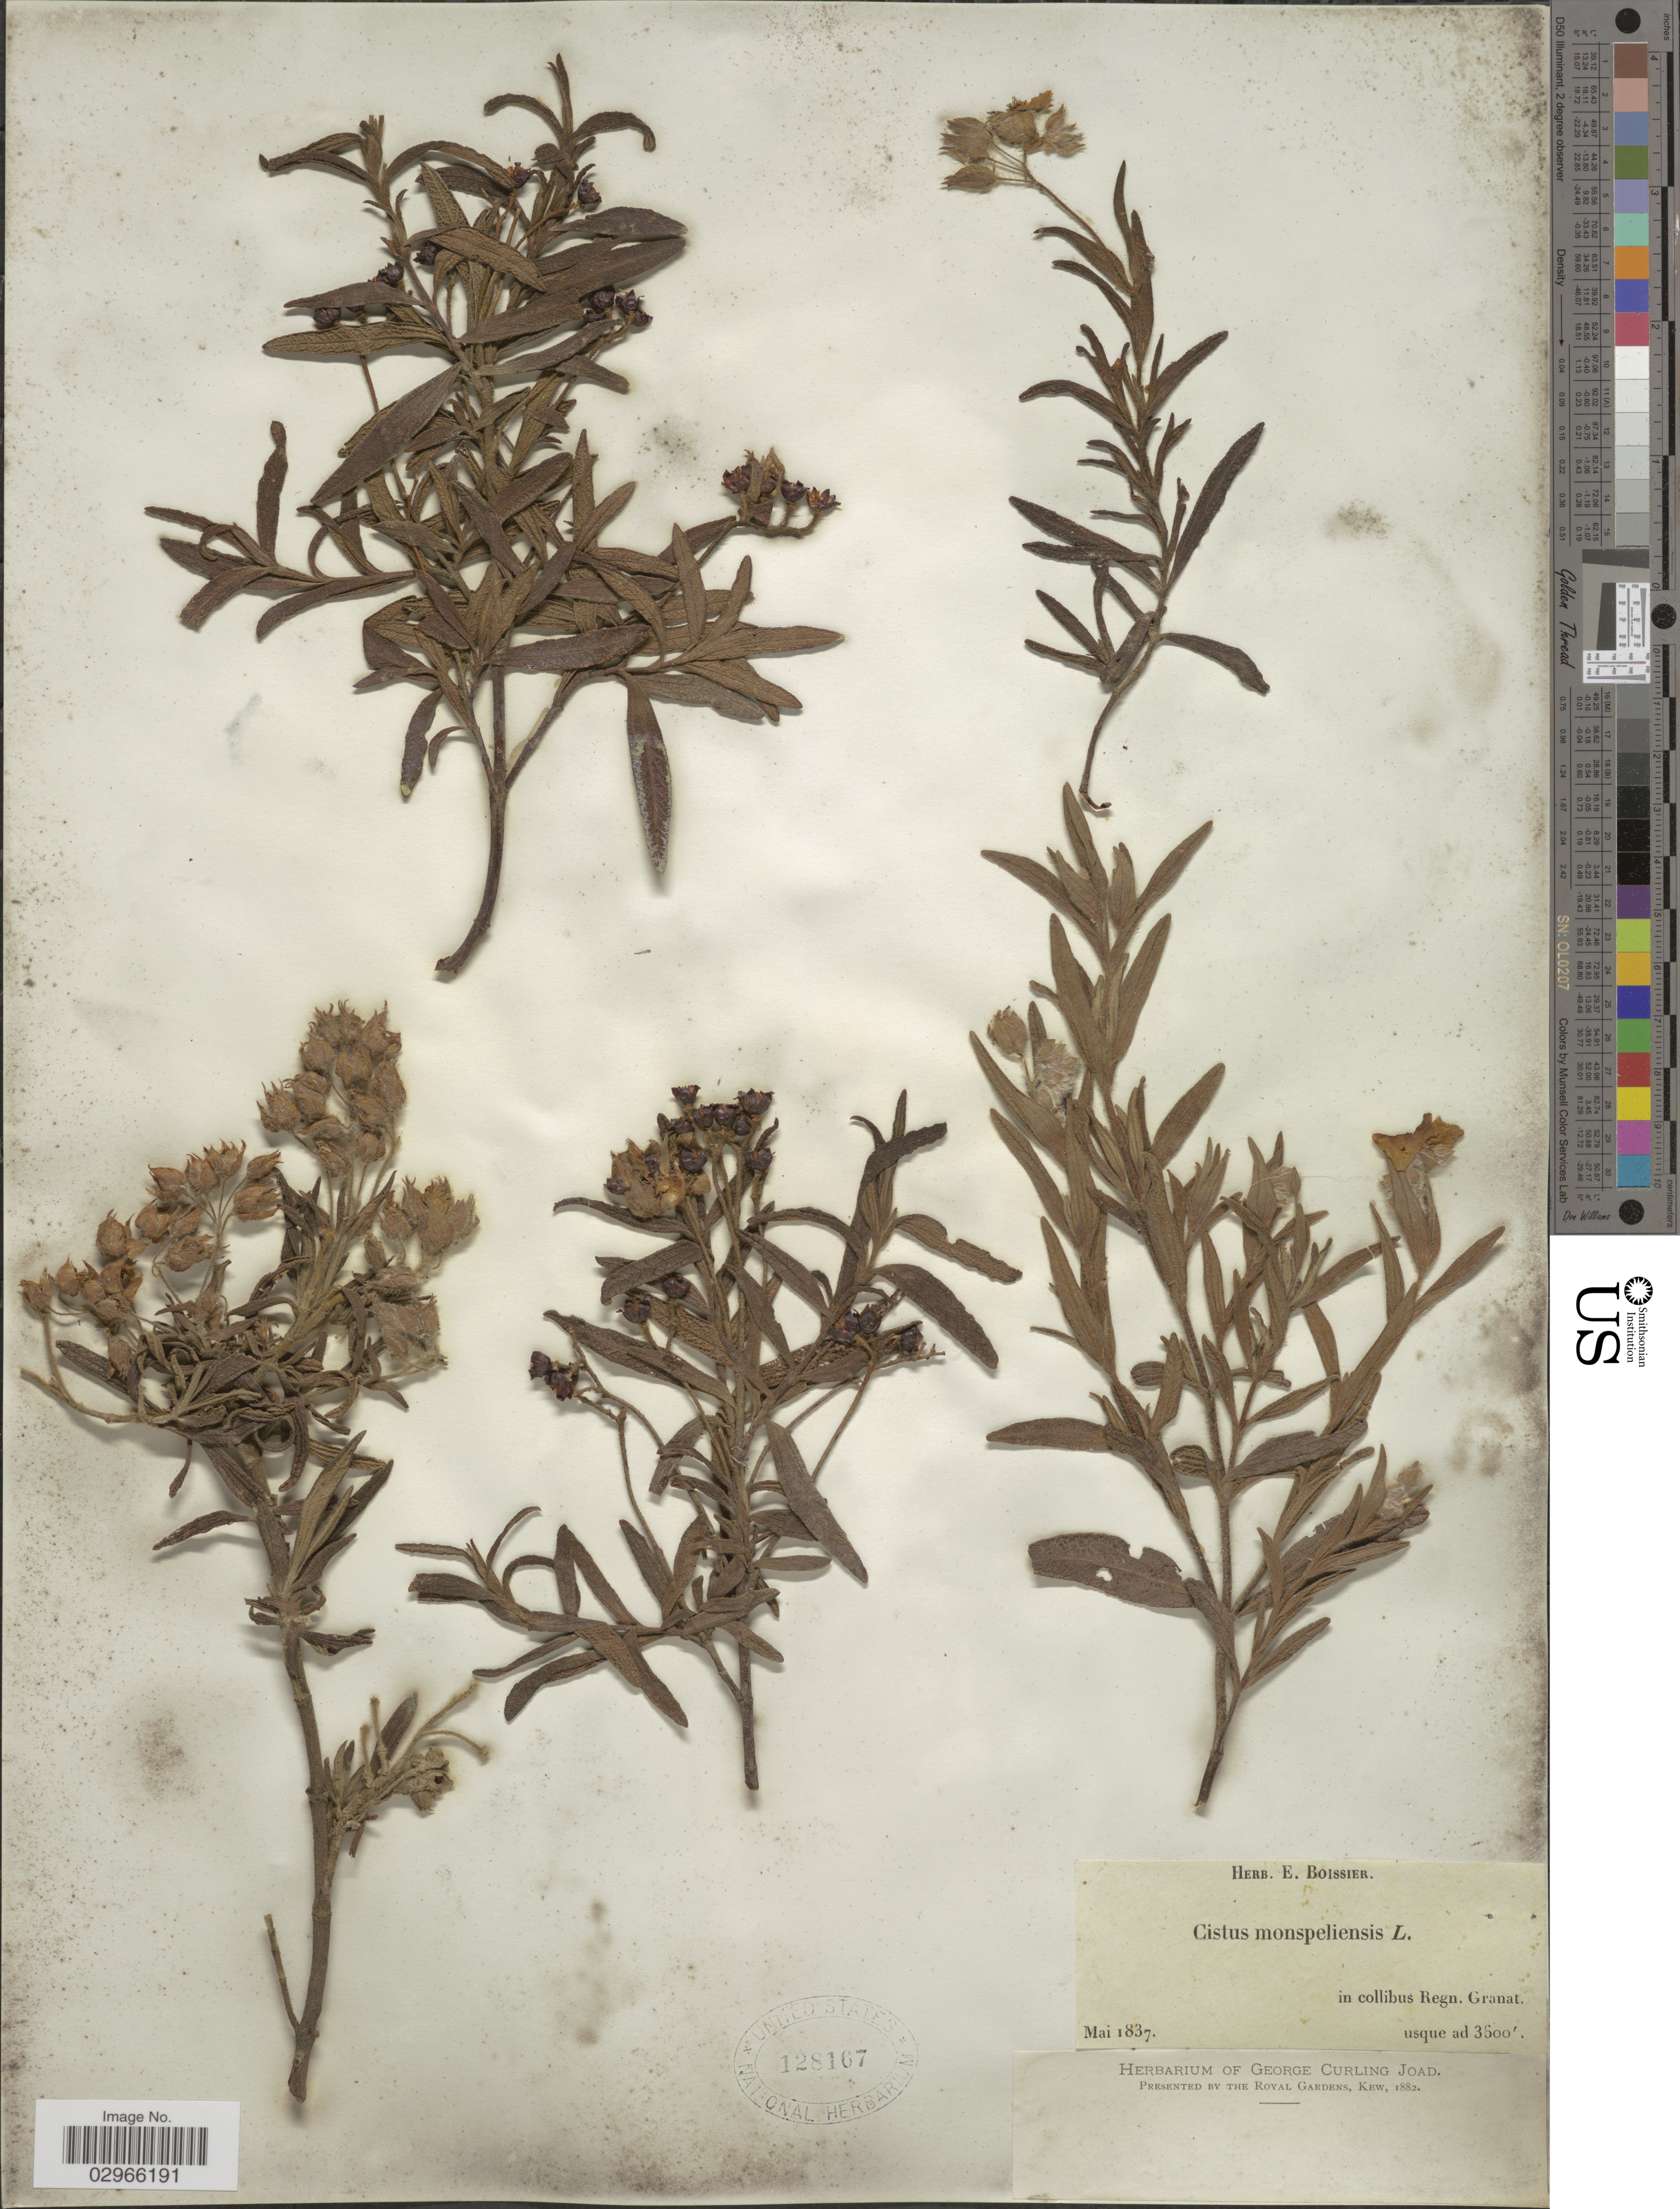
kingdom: Plantae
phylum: Tracheophyta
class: Magnoliopsida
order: Malvales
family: Cistaceae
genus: Cistus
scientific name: Cistus monspeliensis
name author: L.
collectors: ex herb. E. Boissier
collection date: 1837-05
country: Spain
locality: In collibus Regn. Granat.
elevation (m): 1097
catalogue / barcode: US 128167